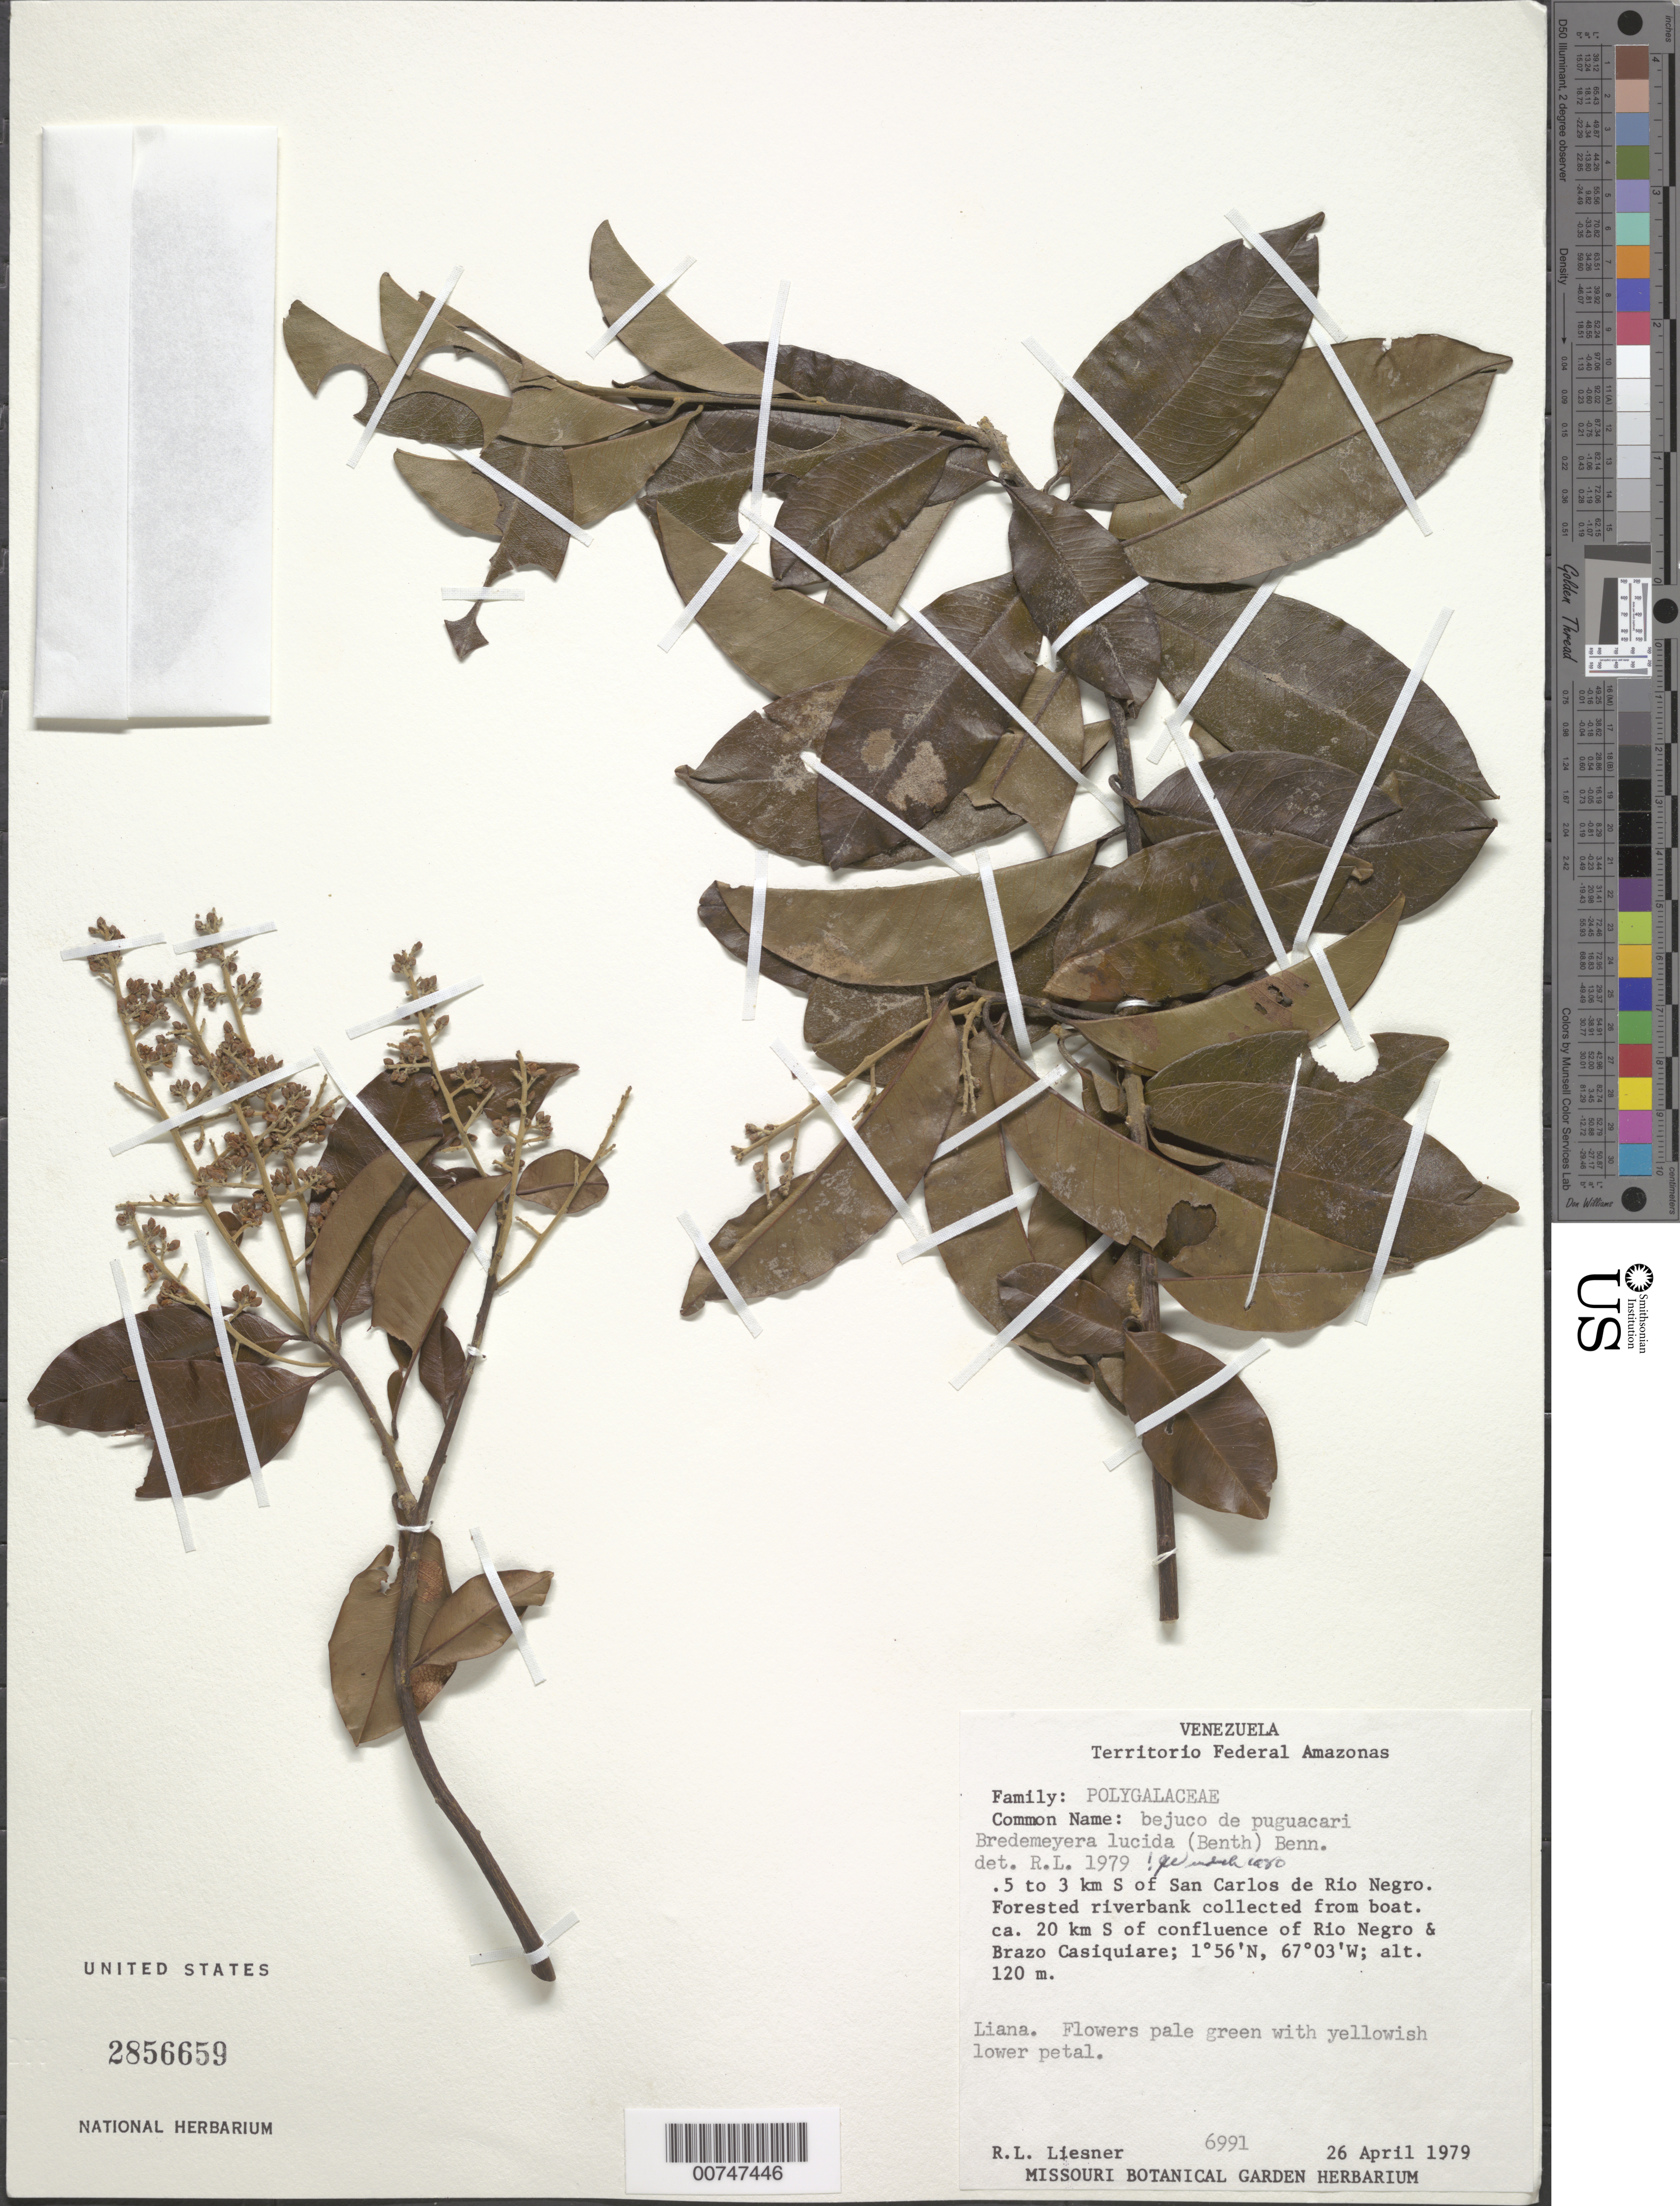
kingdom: Plantae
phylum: Tracheophyta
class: Magnoliopsida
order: Fabales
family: Polygalaceae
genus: Bredemeyera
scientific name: Bredemeyera lucida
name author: (Benth.) Klotzsch ex Hassk.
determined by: Wurdack, John J., (US), US (UNITED STATES)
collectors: R. L. Liesner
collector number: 6991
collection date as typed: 26-Apr-79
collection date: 1979-04-26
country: Venezuela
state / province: Amazonas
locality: San Carlos de Río Negro, 0.5-3 km NE of; ca 20 km S of confluence of Río Negro and Brazo Casiquiare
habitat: Forested riverbank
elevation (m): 120